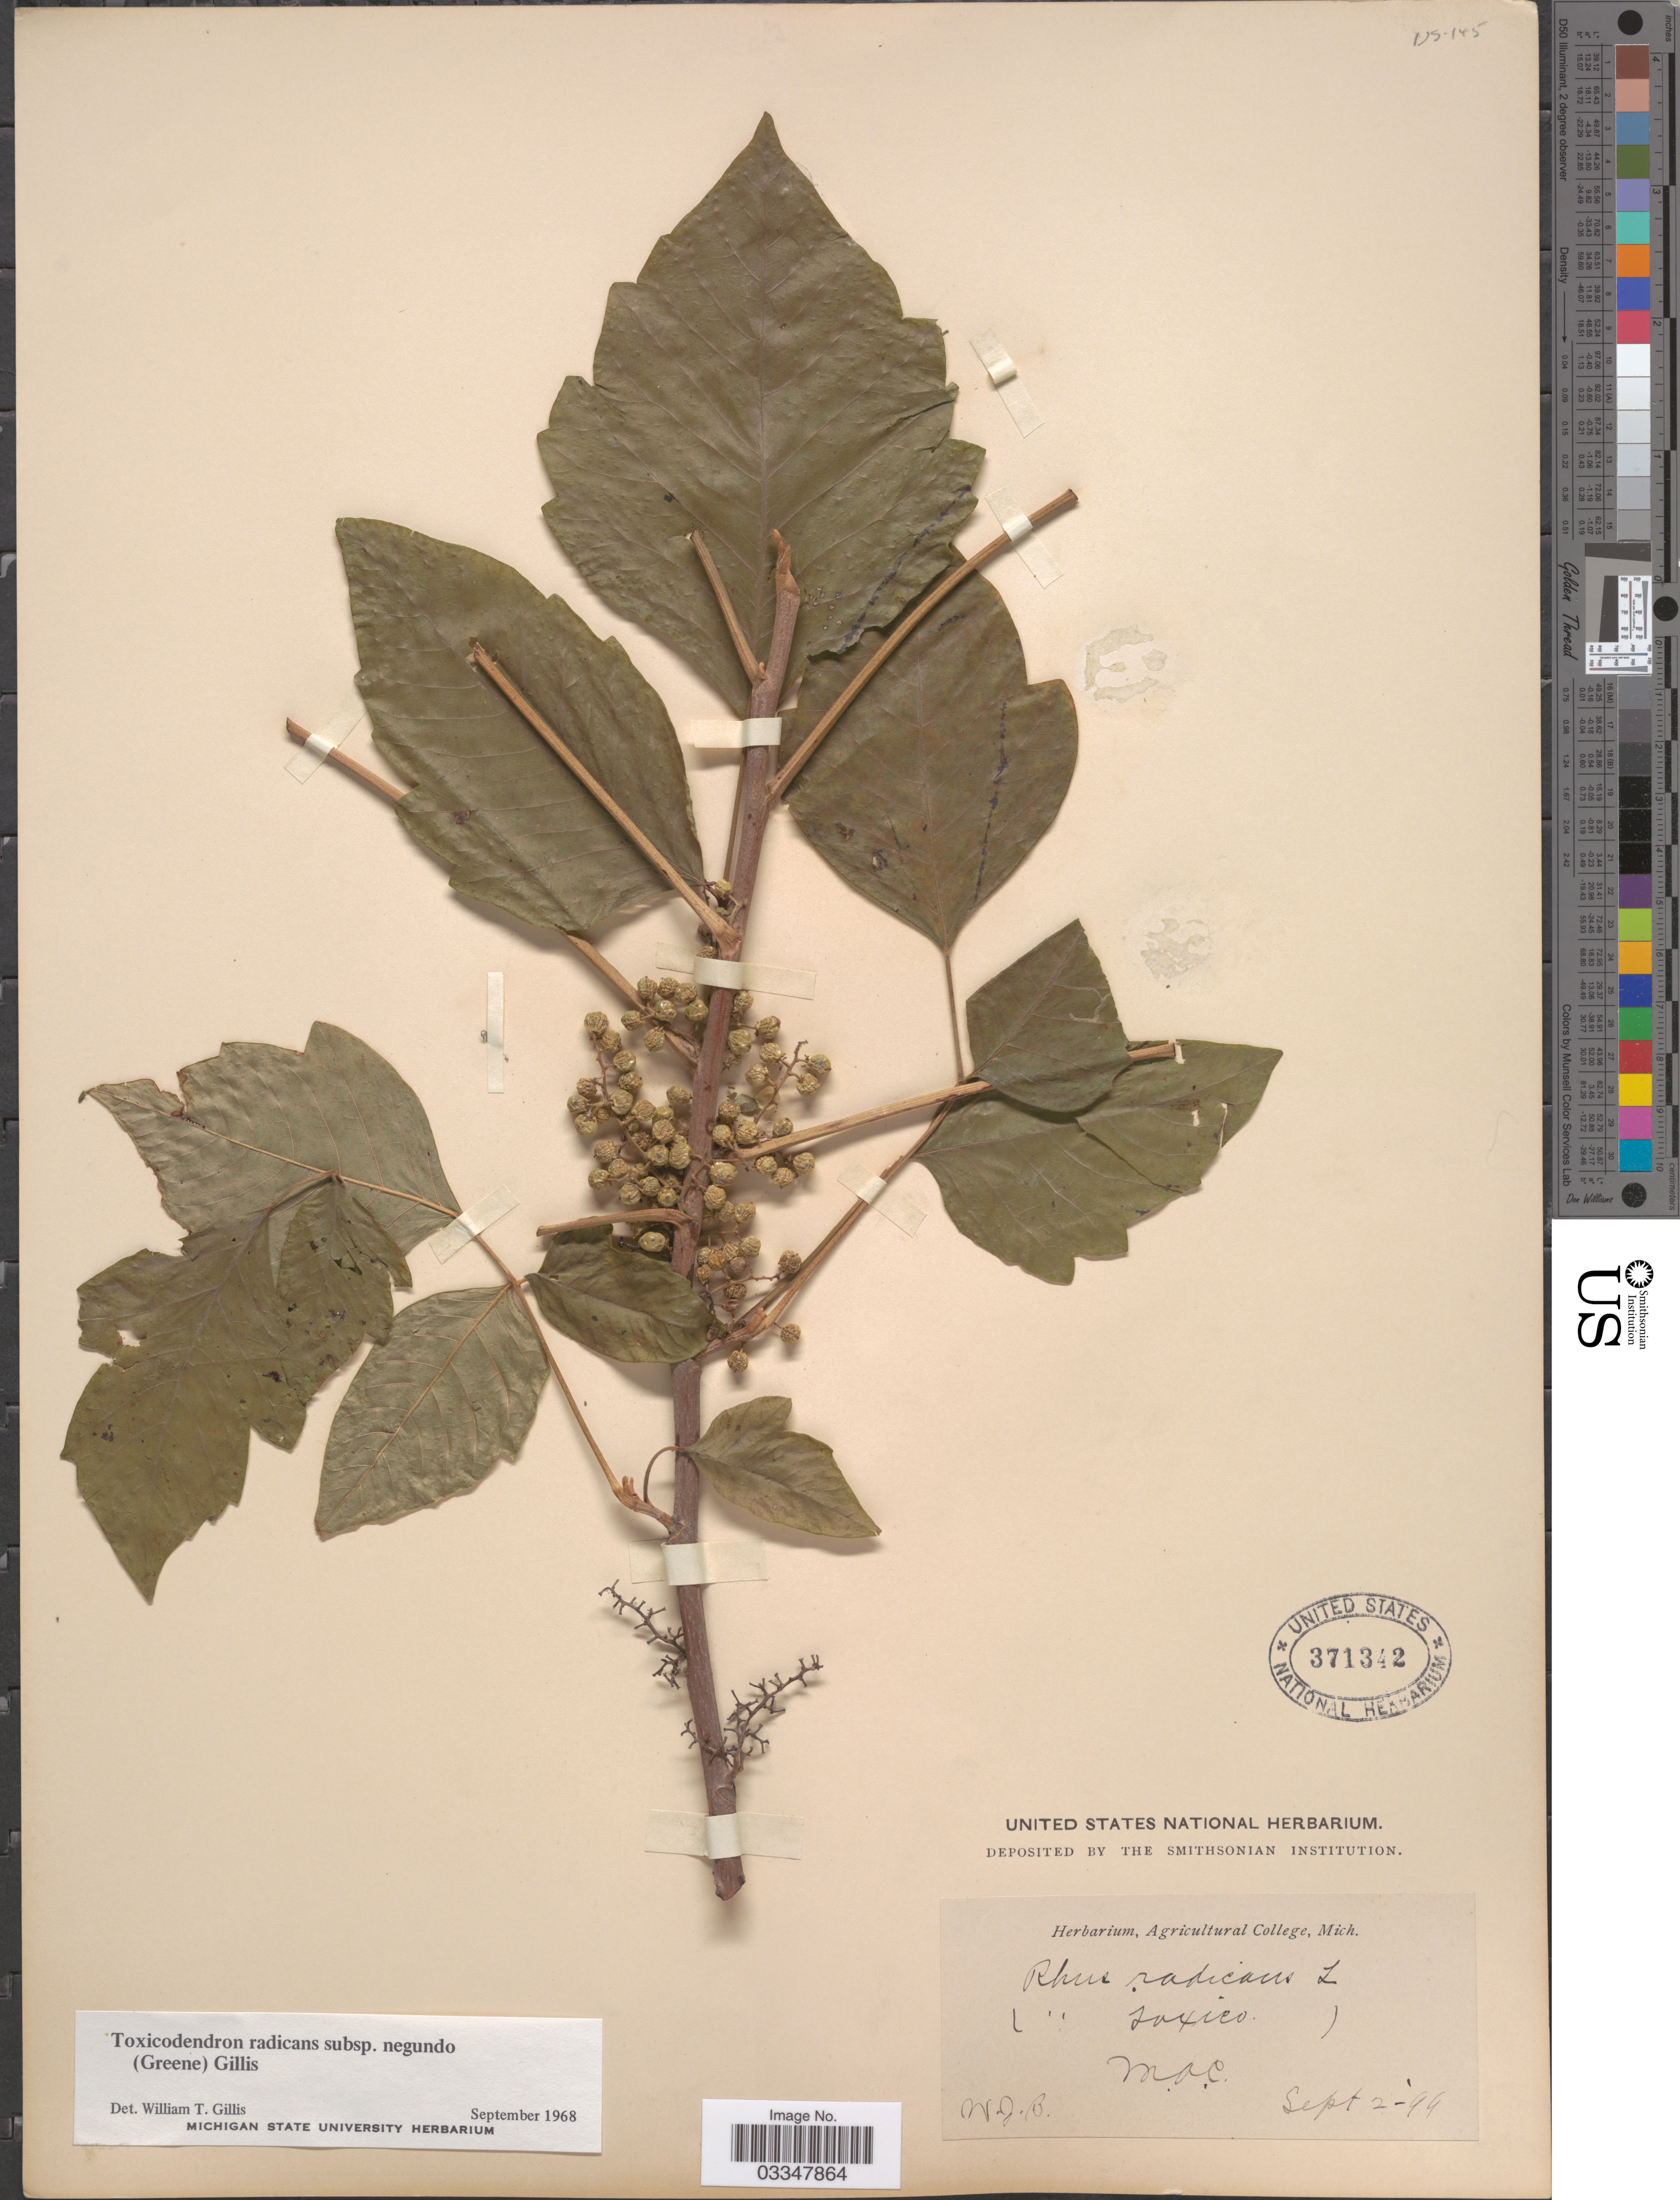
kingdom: Plantae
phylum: Tracheophyta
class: Magnoliopsida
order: Sapindales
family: Anacardiaceae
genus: Toxicodendron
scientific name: Toxicodendron radicans subsp. negundo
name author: (Greene) Gillis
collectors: W.J.B.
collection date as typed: Transcribed d/m/y: 2/9/94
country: United States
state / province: Michigan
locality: M.A.C.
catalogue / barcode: US 371342